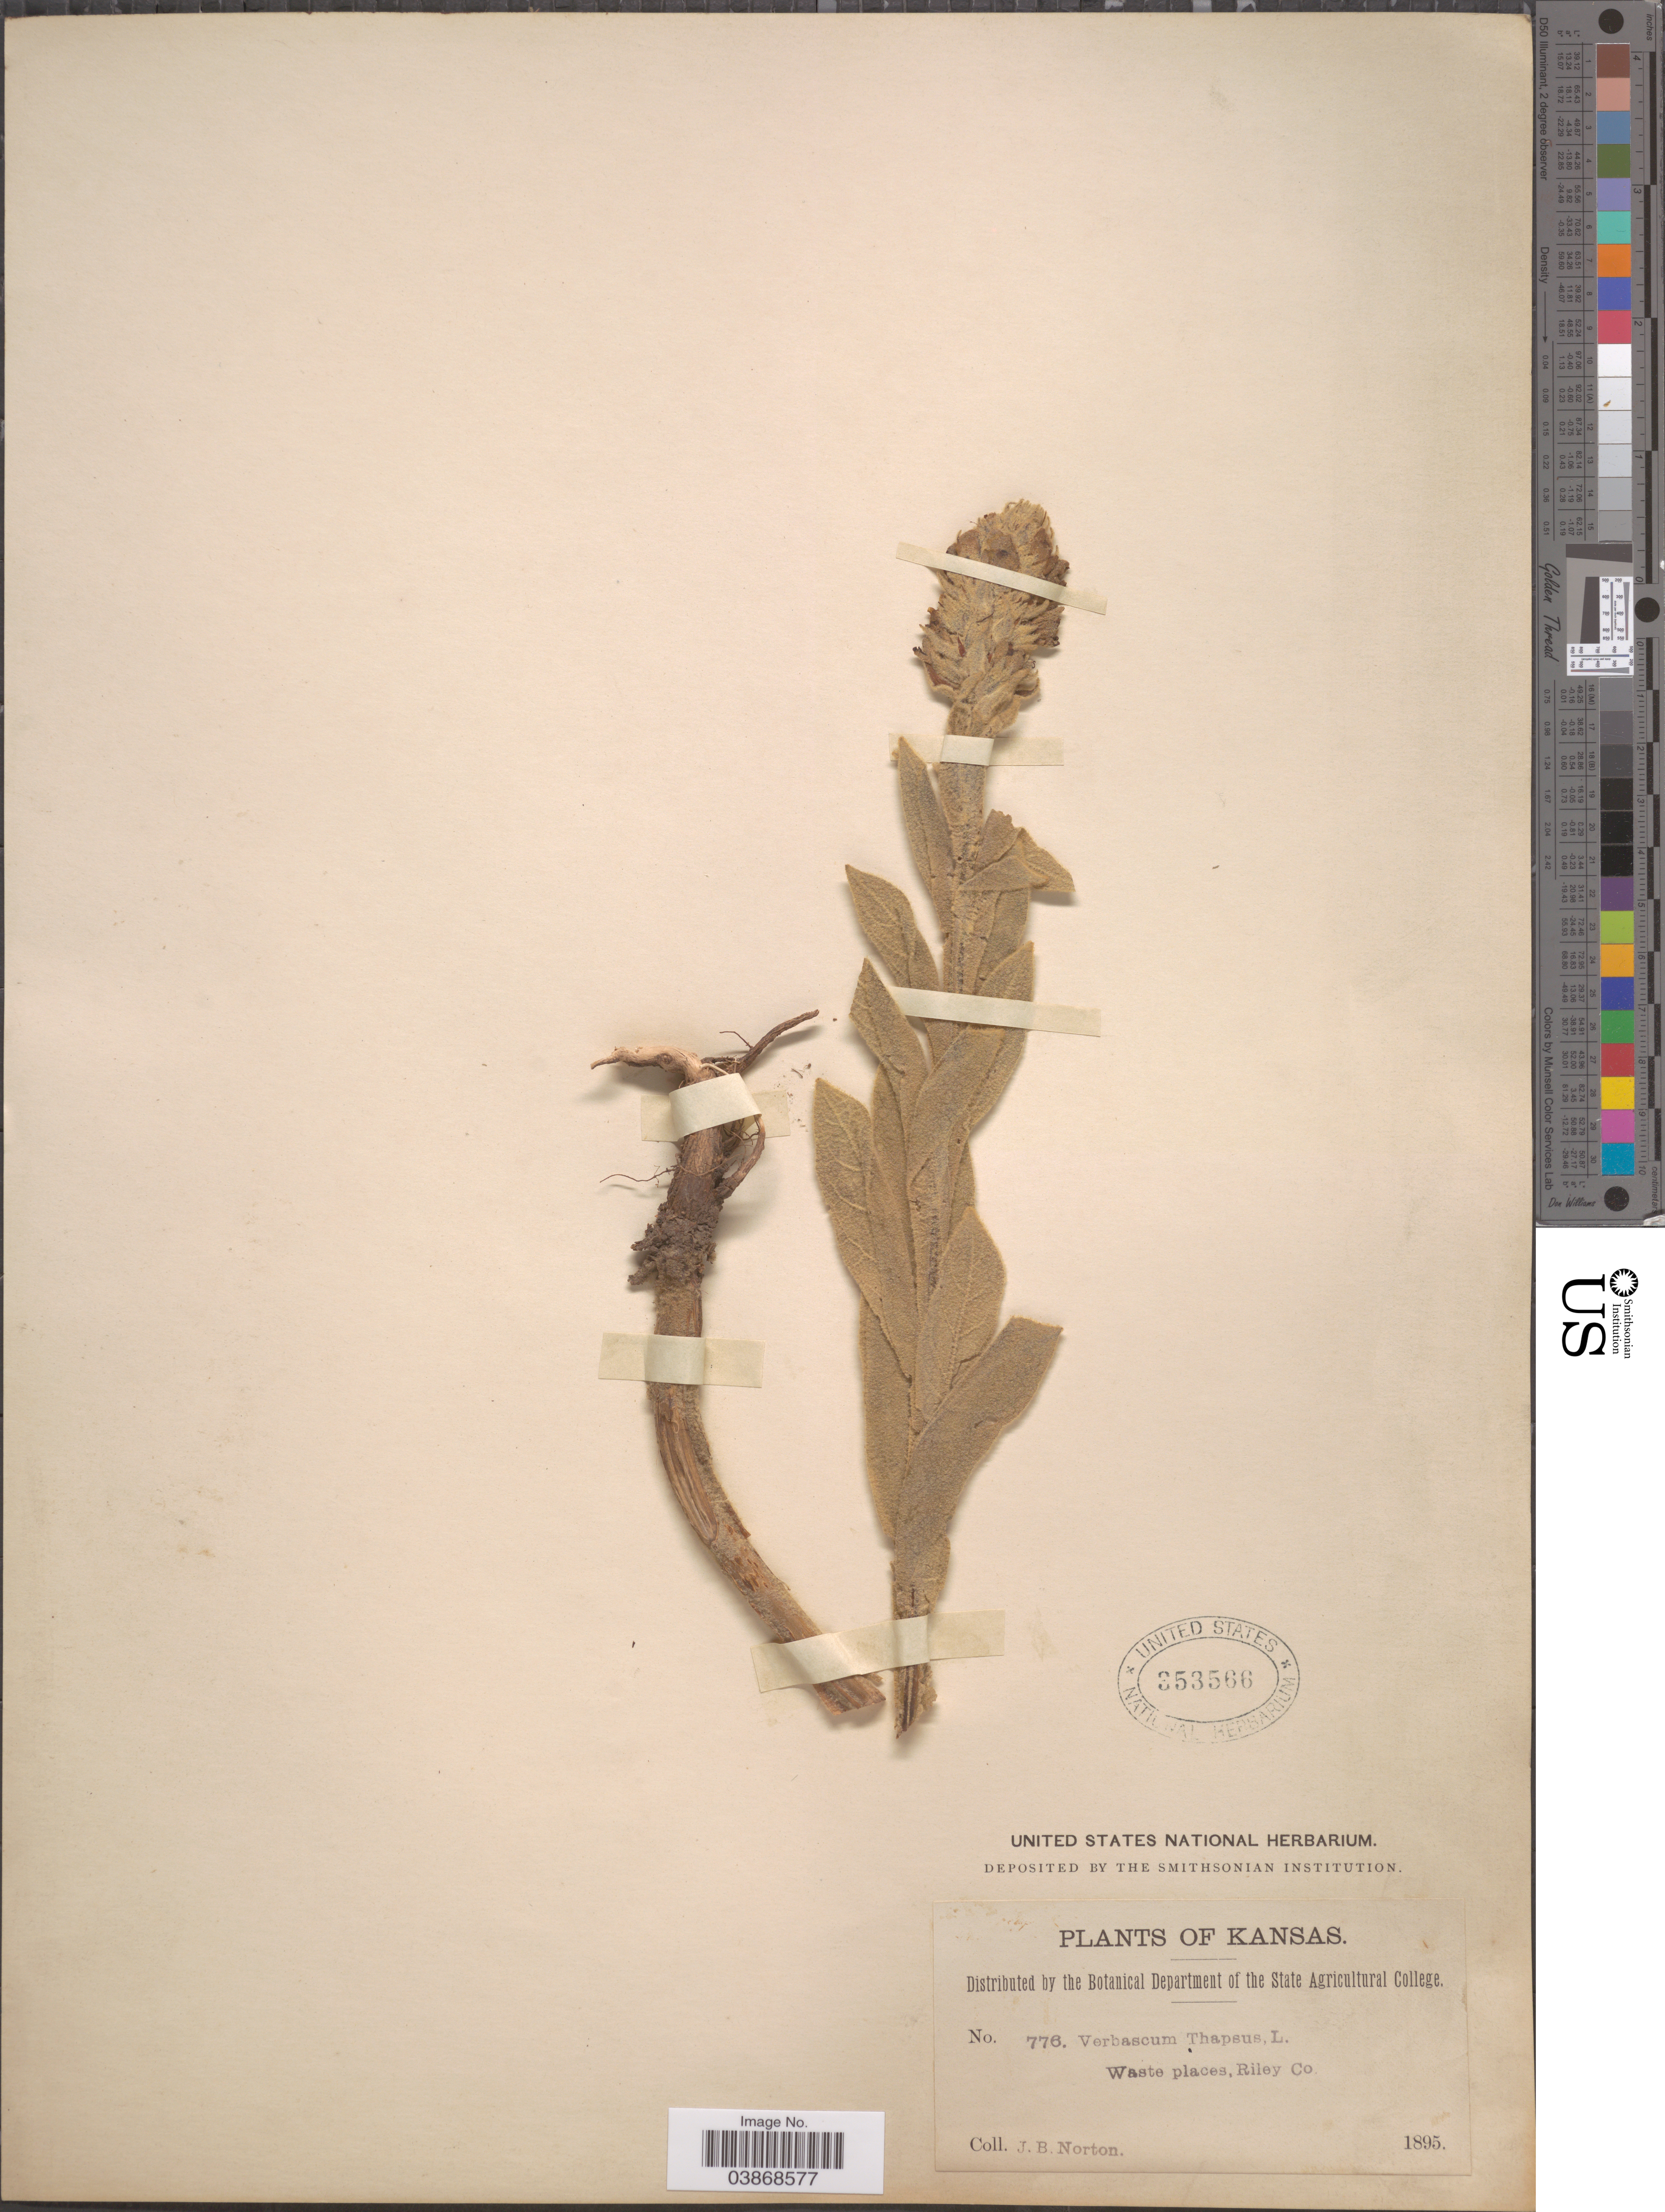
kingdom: Plantae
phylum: Tracheophyta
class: Magnoliopsida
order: Lamiales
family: Scrophulariaceae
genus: Verbascum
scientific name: Verbascum thapsus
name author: L.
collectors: J. B. Norton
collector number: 776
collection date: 1895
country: United States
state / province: Kansas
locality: Riley Co.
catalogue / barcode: US 353566